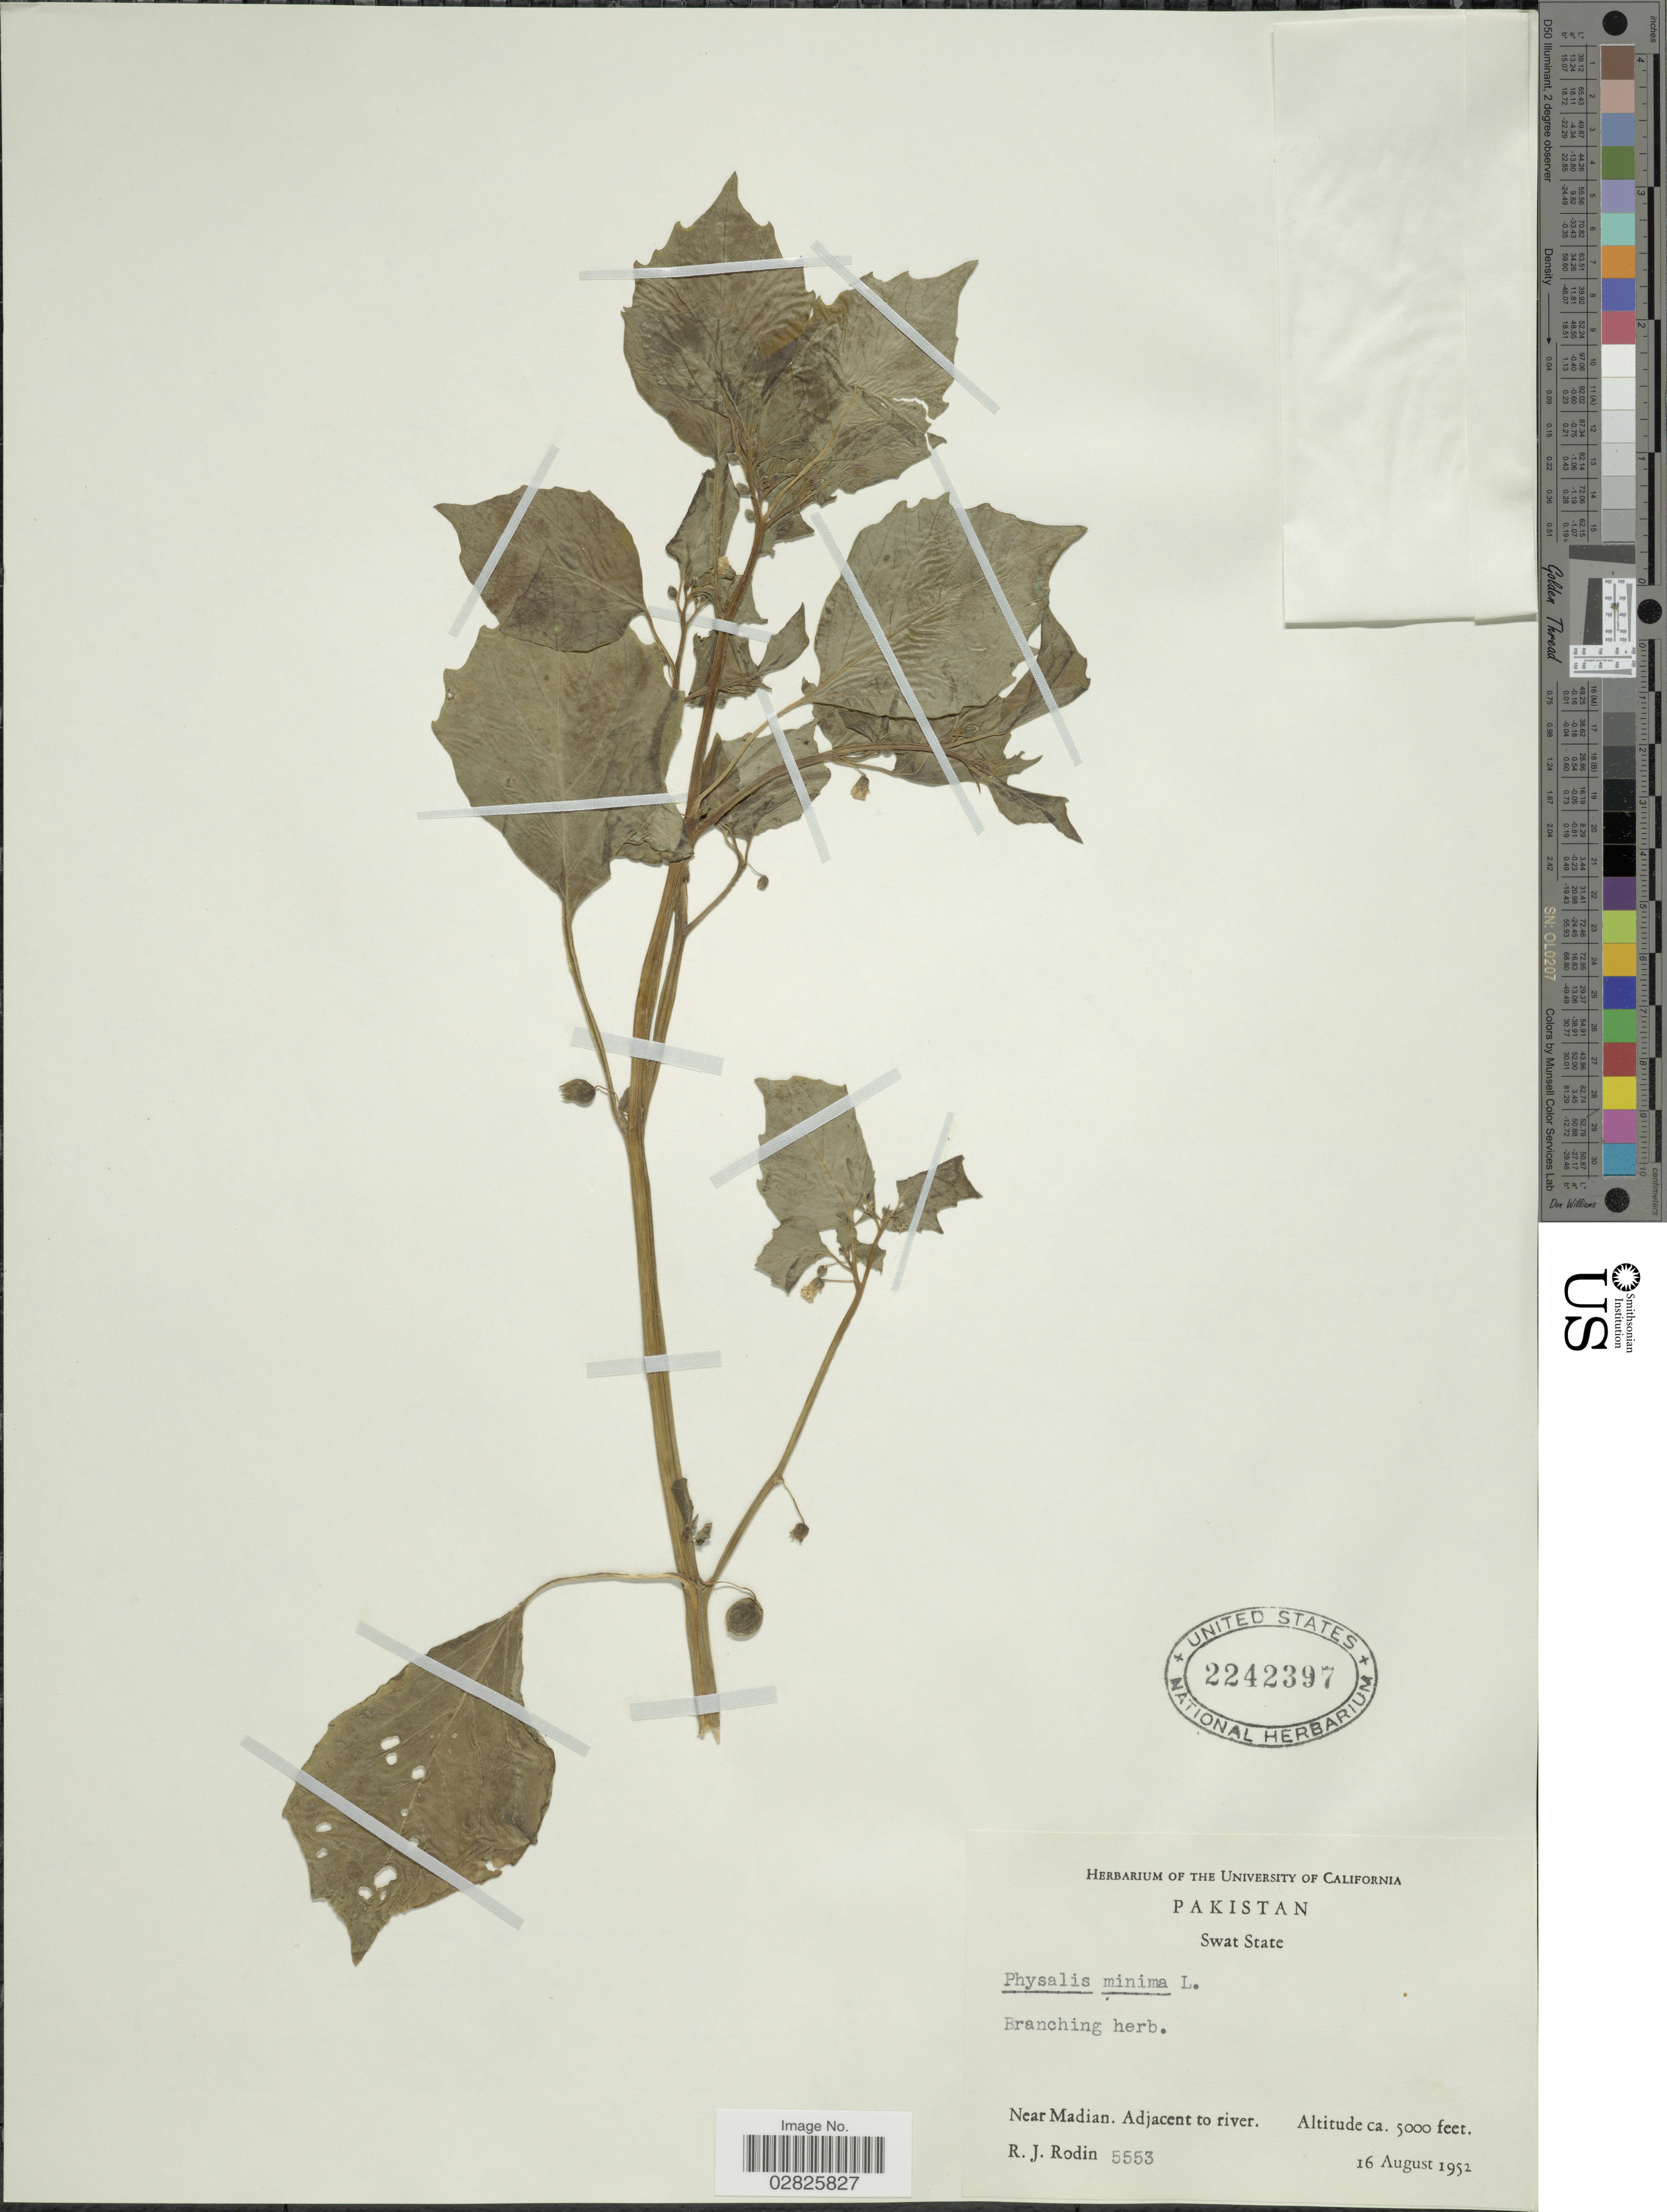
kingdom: Plantae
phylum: Tracheophyta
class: Magnoliopsida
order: Solanales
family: Solanaceae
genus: Physalis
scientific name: Physalis minima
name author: L.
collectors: R. J. Rodin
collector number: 5553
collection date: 1952-08-16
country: Pakistan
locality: Swat State. Near Madian. Adjacent to river.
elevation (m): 1524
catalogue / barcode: US 2242397